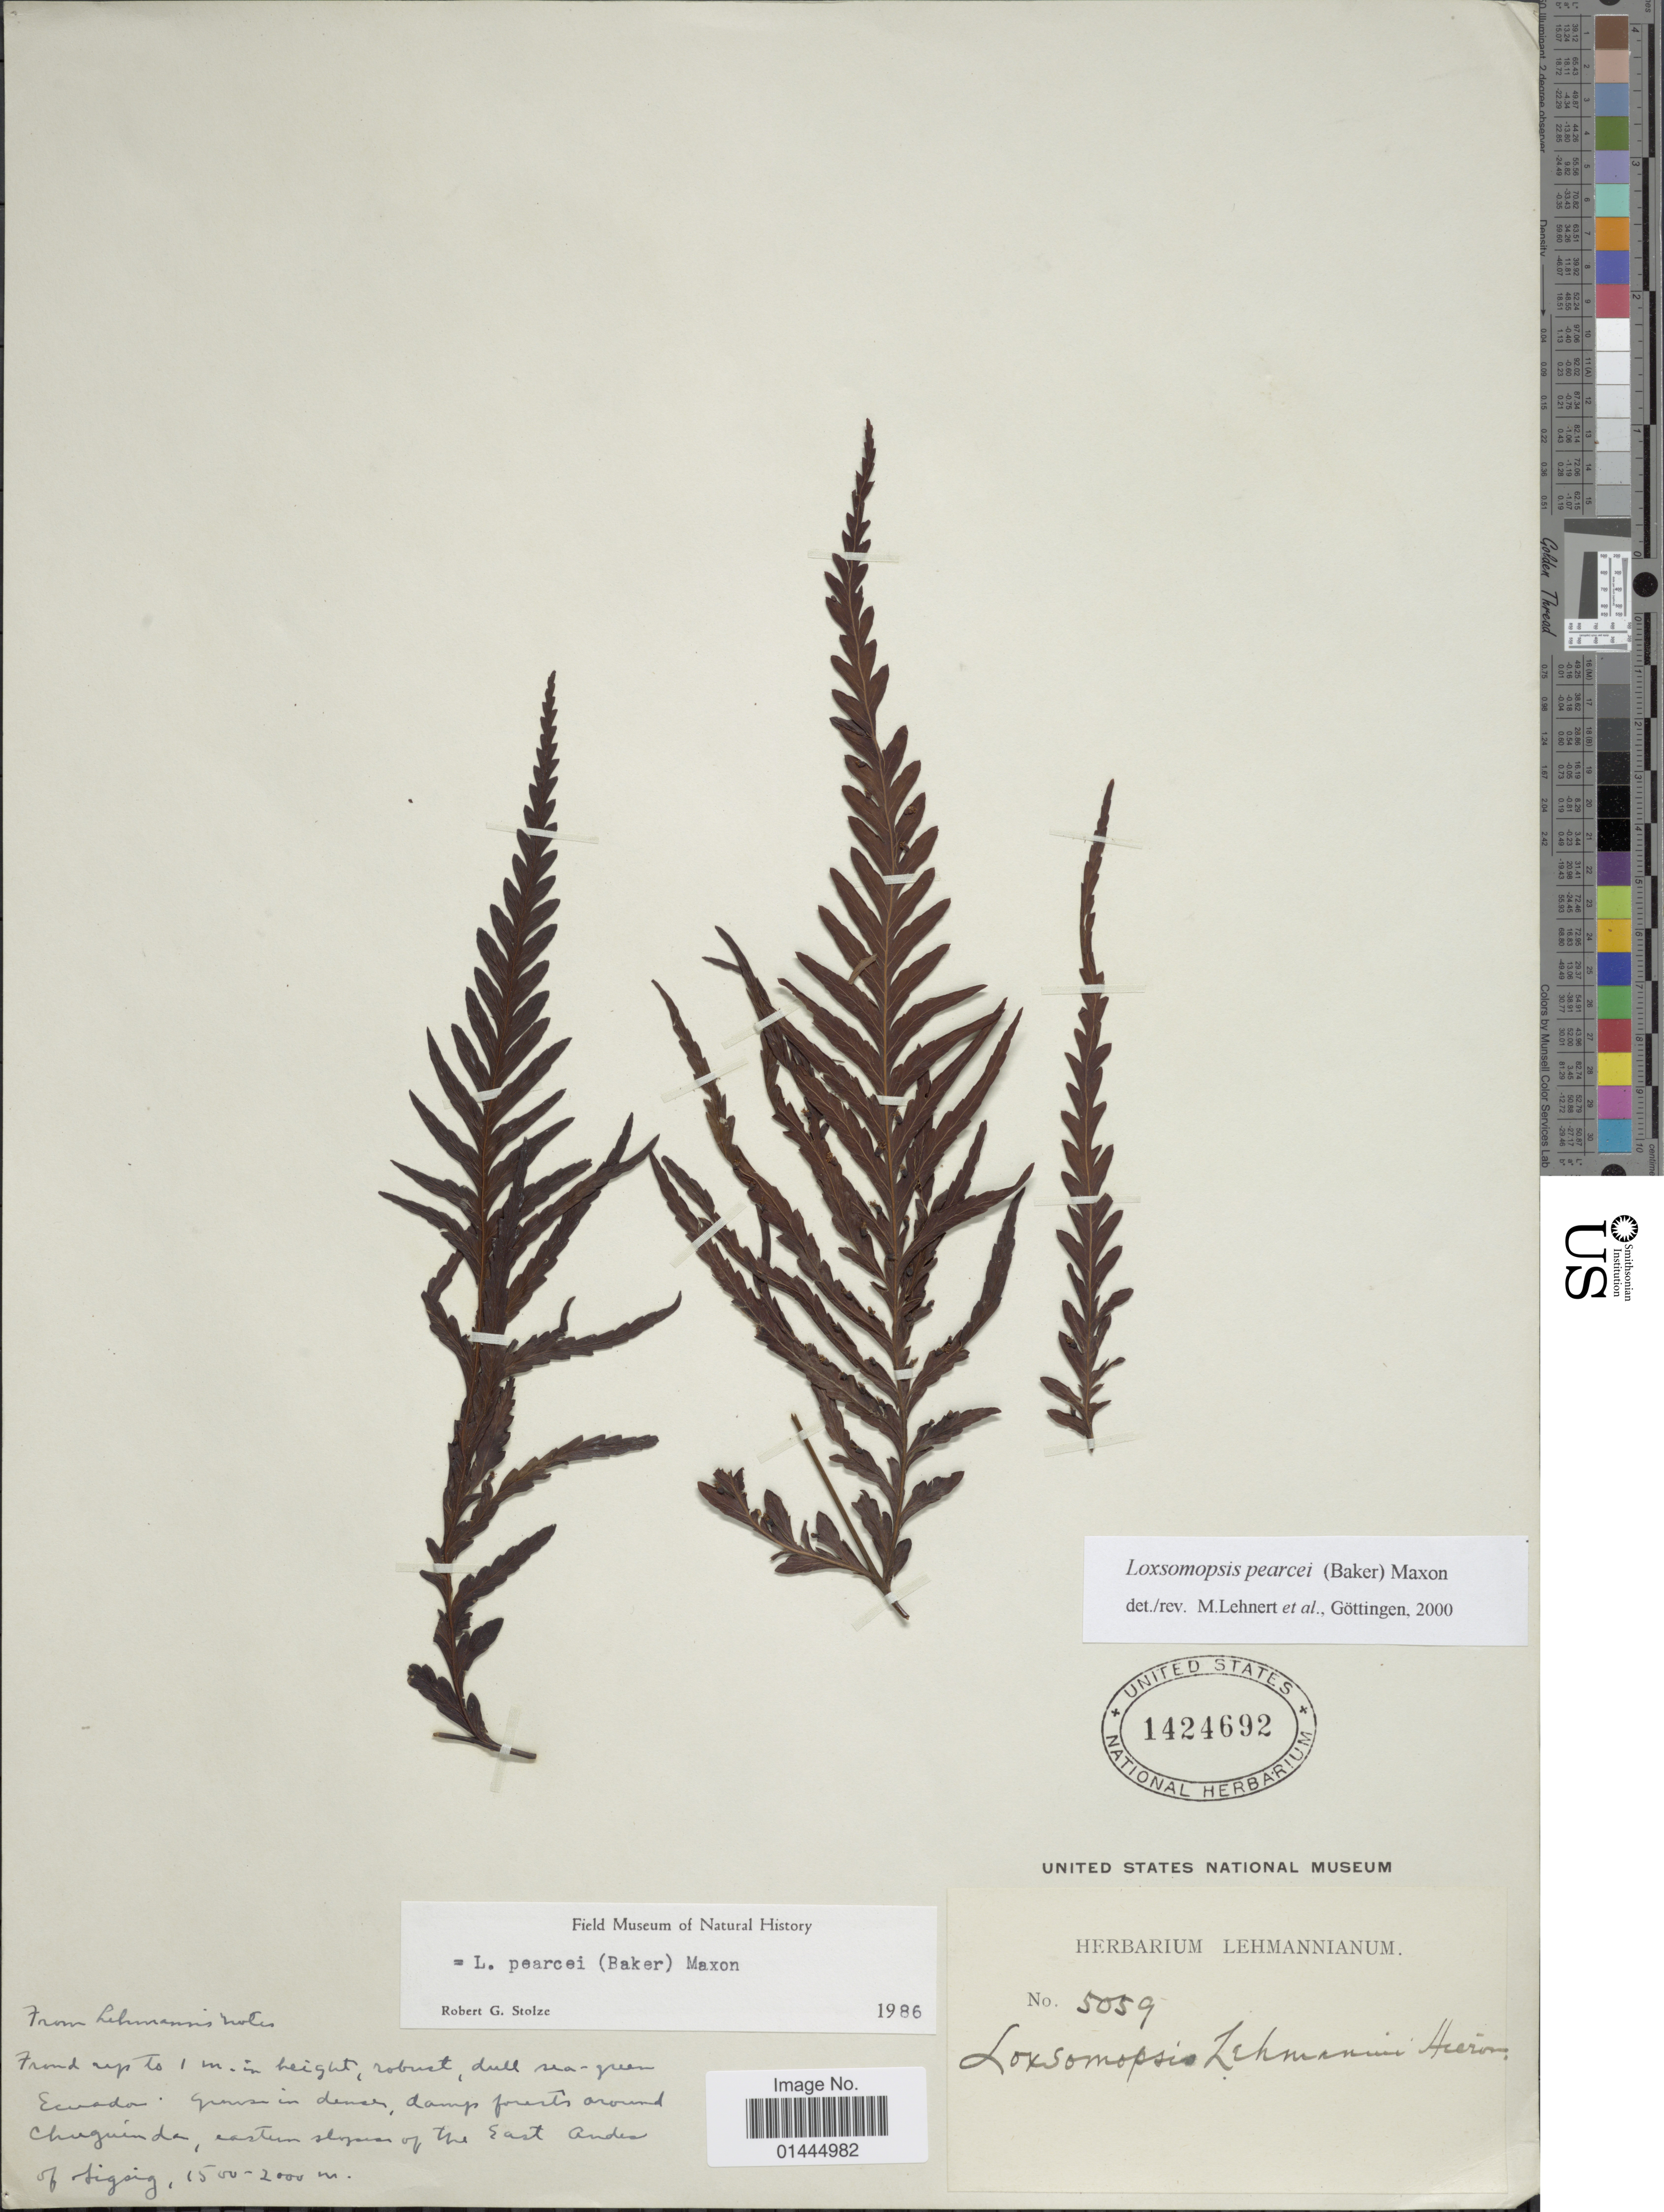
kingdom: Plantae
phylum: Tracheophyta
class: Polypodiopsida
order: Cyatheales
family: Loxsomataceae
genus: Loxsomopsis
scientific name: Loxsomopsis pearcei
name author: (Baker) Maxon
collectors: ex herb. Lehmannianum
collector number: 5059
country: Ecuador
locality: Around Chuguinda, eastern slopes of the East Andes of Sigsig.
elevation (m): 1500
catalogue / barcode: US 1424692